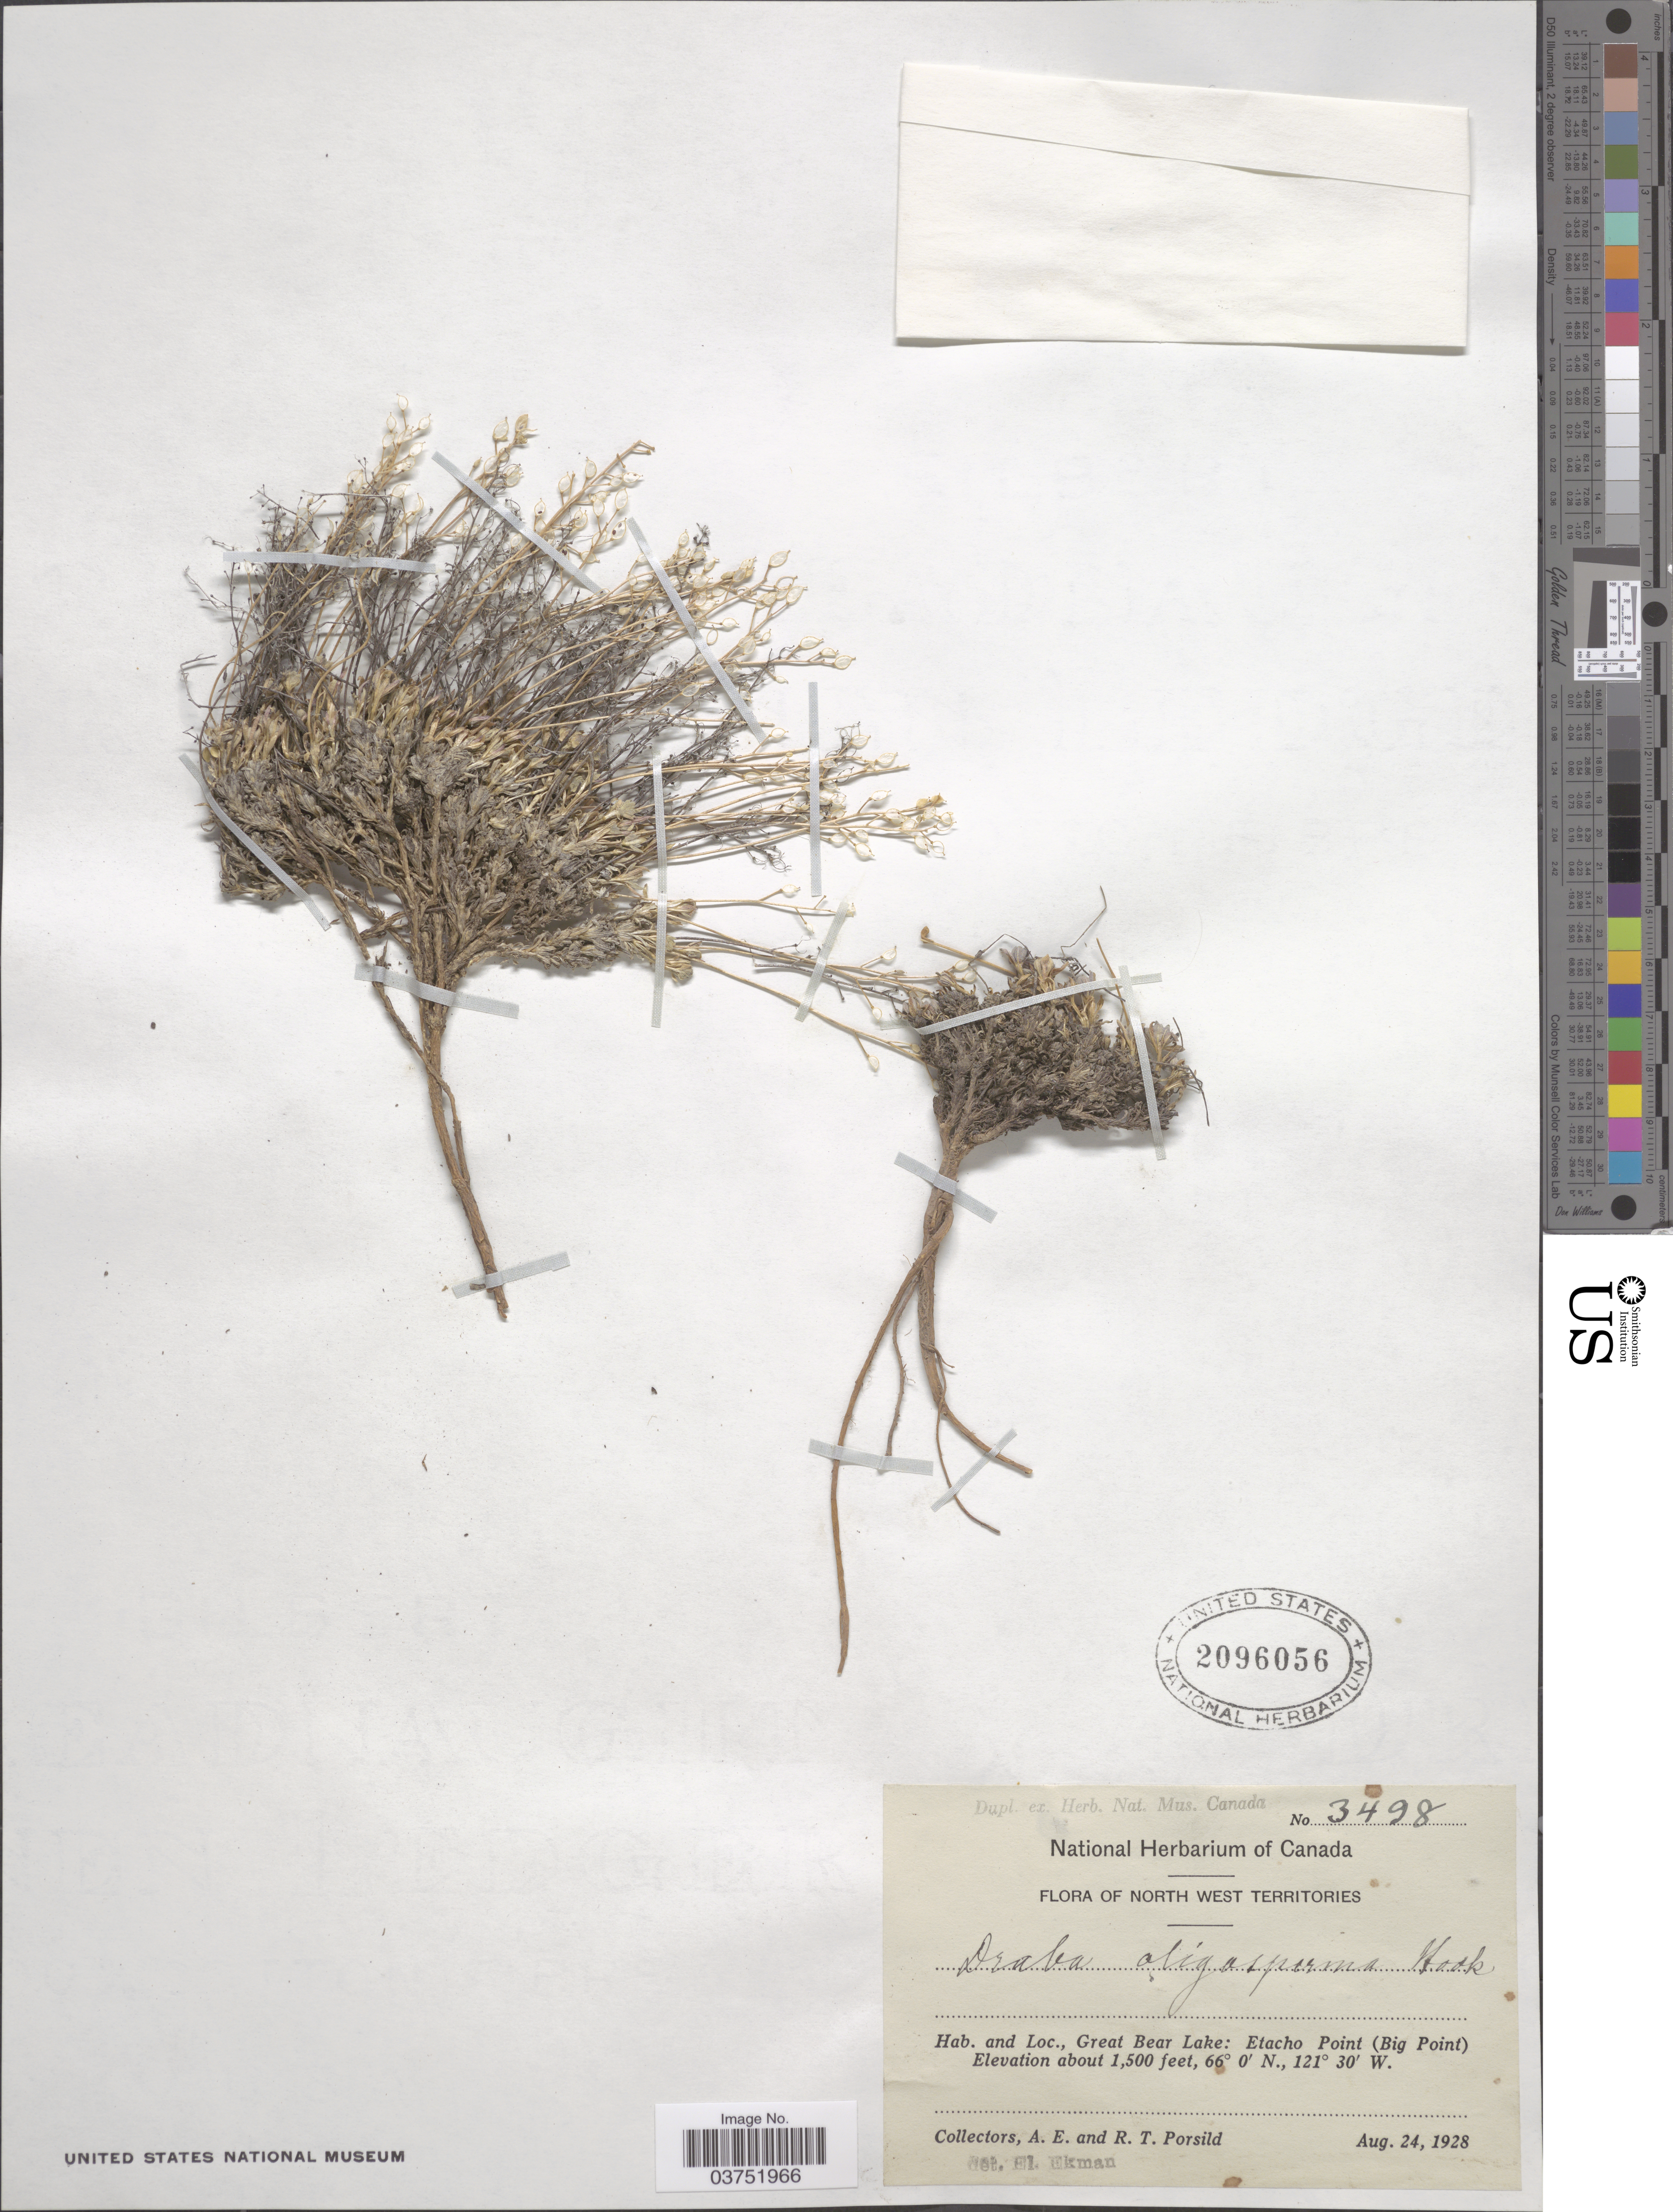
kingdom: Plantae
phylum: Tracheophyta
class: Magnoliopsida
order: Brassicales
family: Brassicaceae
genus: Draba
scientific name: Draba oligosperma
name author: Hook.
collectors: A. E. Porsild & R. T. Porsild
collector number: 3498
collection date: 1928-08-24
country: Canada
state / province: Northwest Territories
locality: Great Bear Lake: Etacho Point ( Big Point).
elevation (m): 457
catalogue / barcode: US 2096056